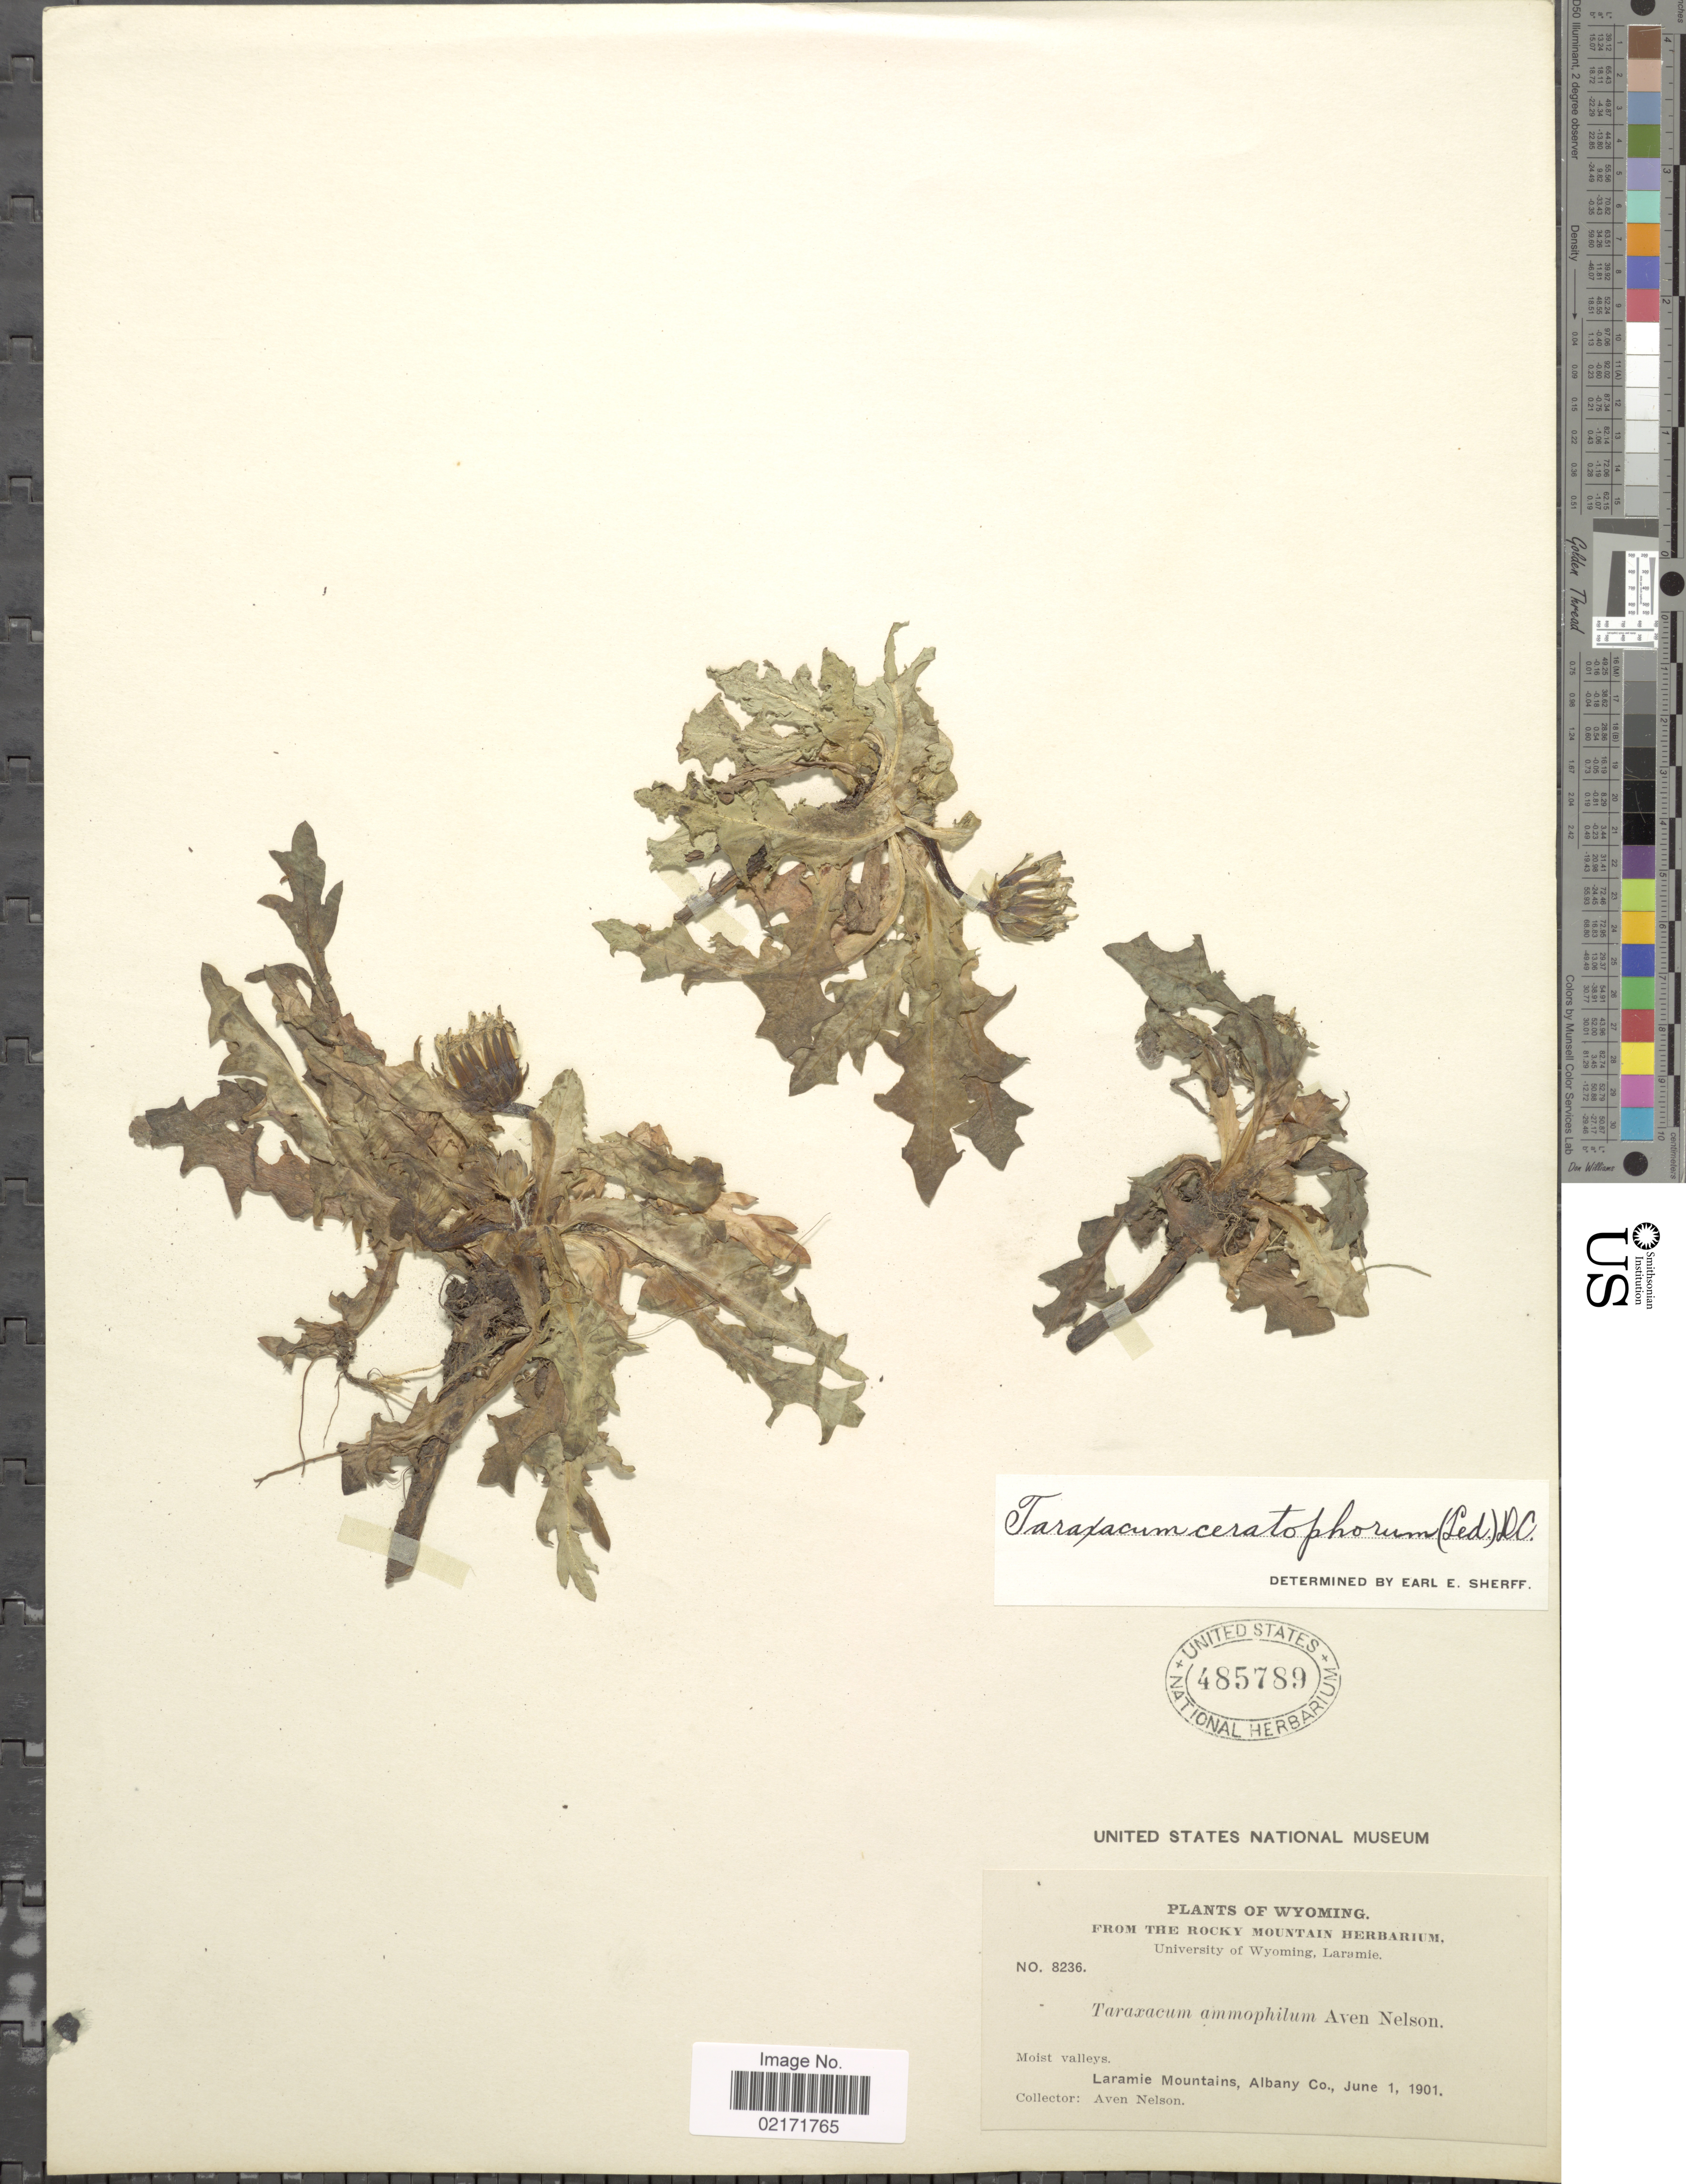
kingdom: Plantae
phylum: Tracheophyta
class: Magnoliopsida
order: Asterales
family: Asteraceae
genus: Taraxacum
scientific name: Taraxacum ceratophorum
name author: (Ledeb.) DC.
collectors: A. Nelson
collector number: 8236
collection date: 1901-06-01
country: United States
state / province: Wyoming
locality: Moist valleys. Laramie Mountains, Albany Co.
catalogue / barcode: US 485789